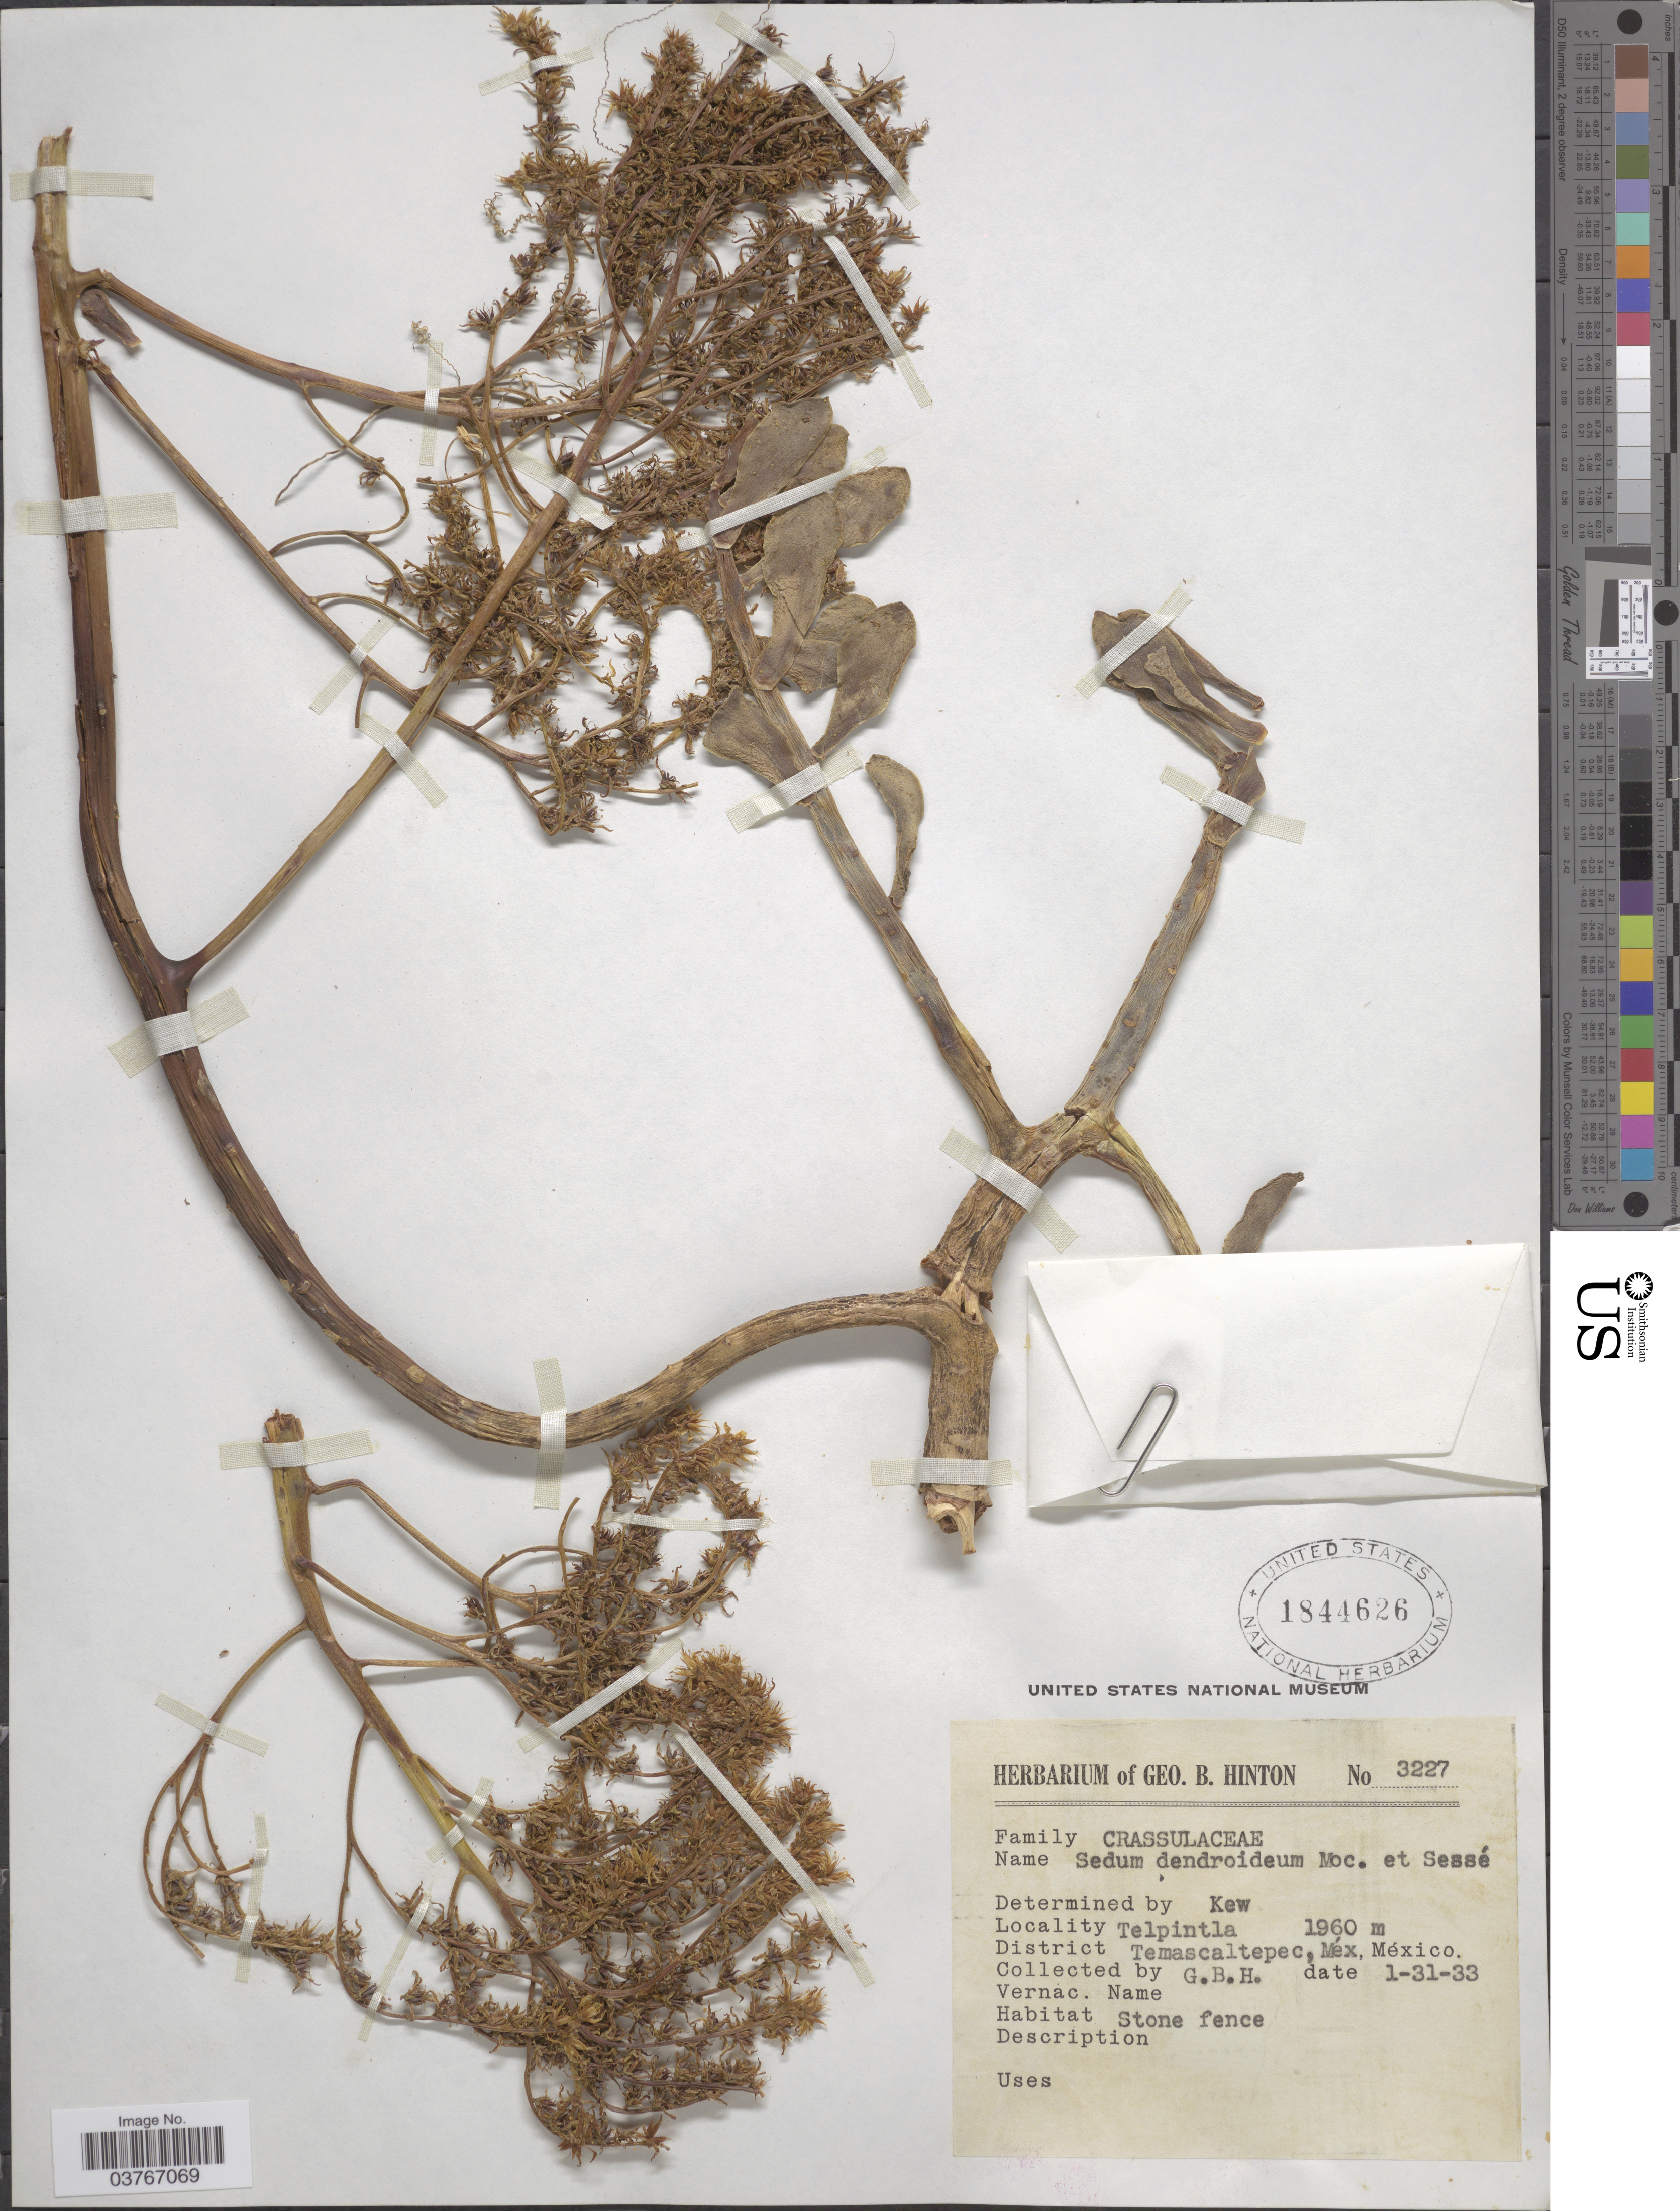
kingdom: Plantae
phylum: Tracheophyta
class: Magnoliopsida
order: Saxifragales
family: Crassulaceae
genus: Sedum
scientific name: Sedum dendroideum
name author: Moc. & Sessé ex DC.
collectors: G. B. Hinton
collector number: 3227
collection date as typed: Transcribed d/m/y: 31/1/33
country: Mexico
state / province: México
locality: Telpintla, District Temascaltepec.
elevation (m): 1960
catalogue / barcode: US 1844626